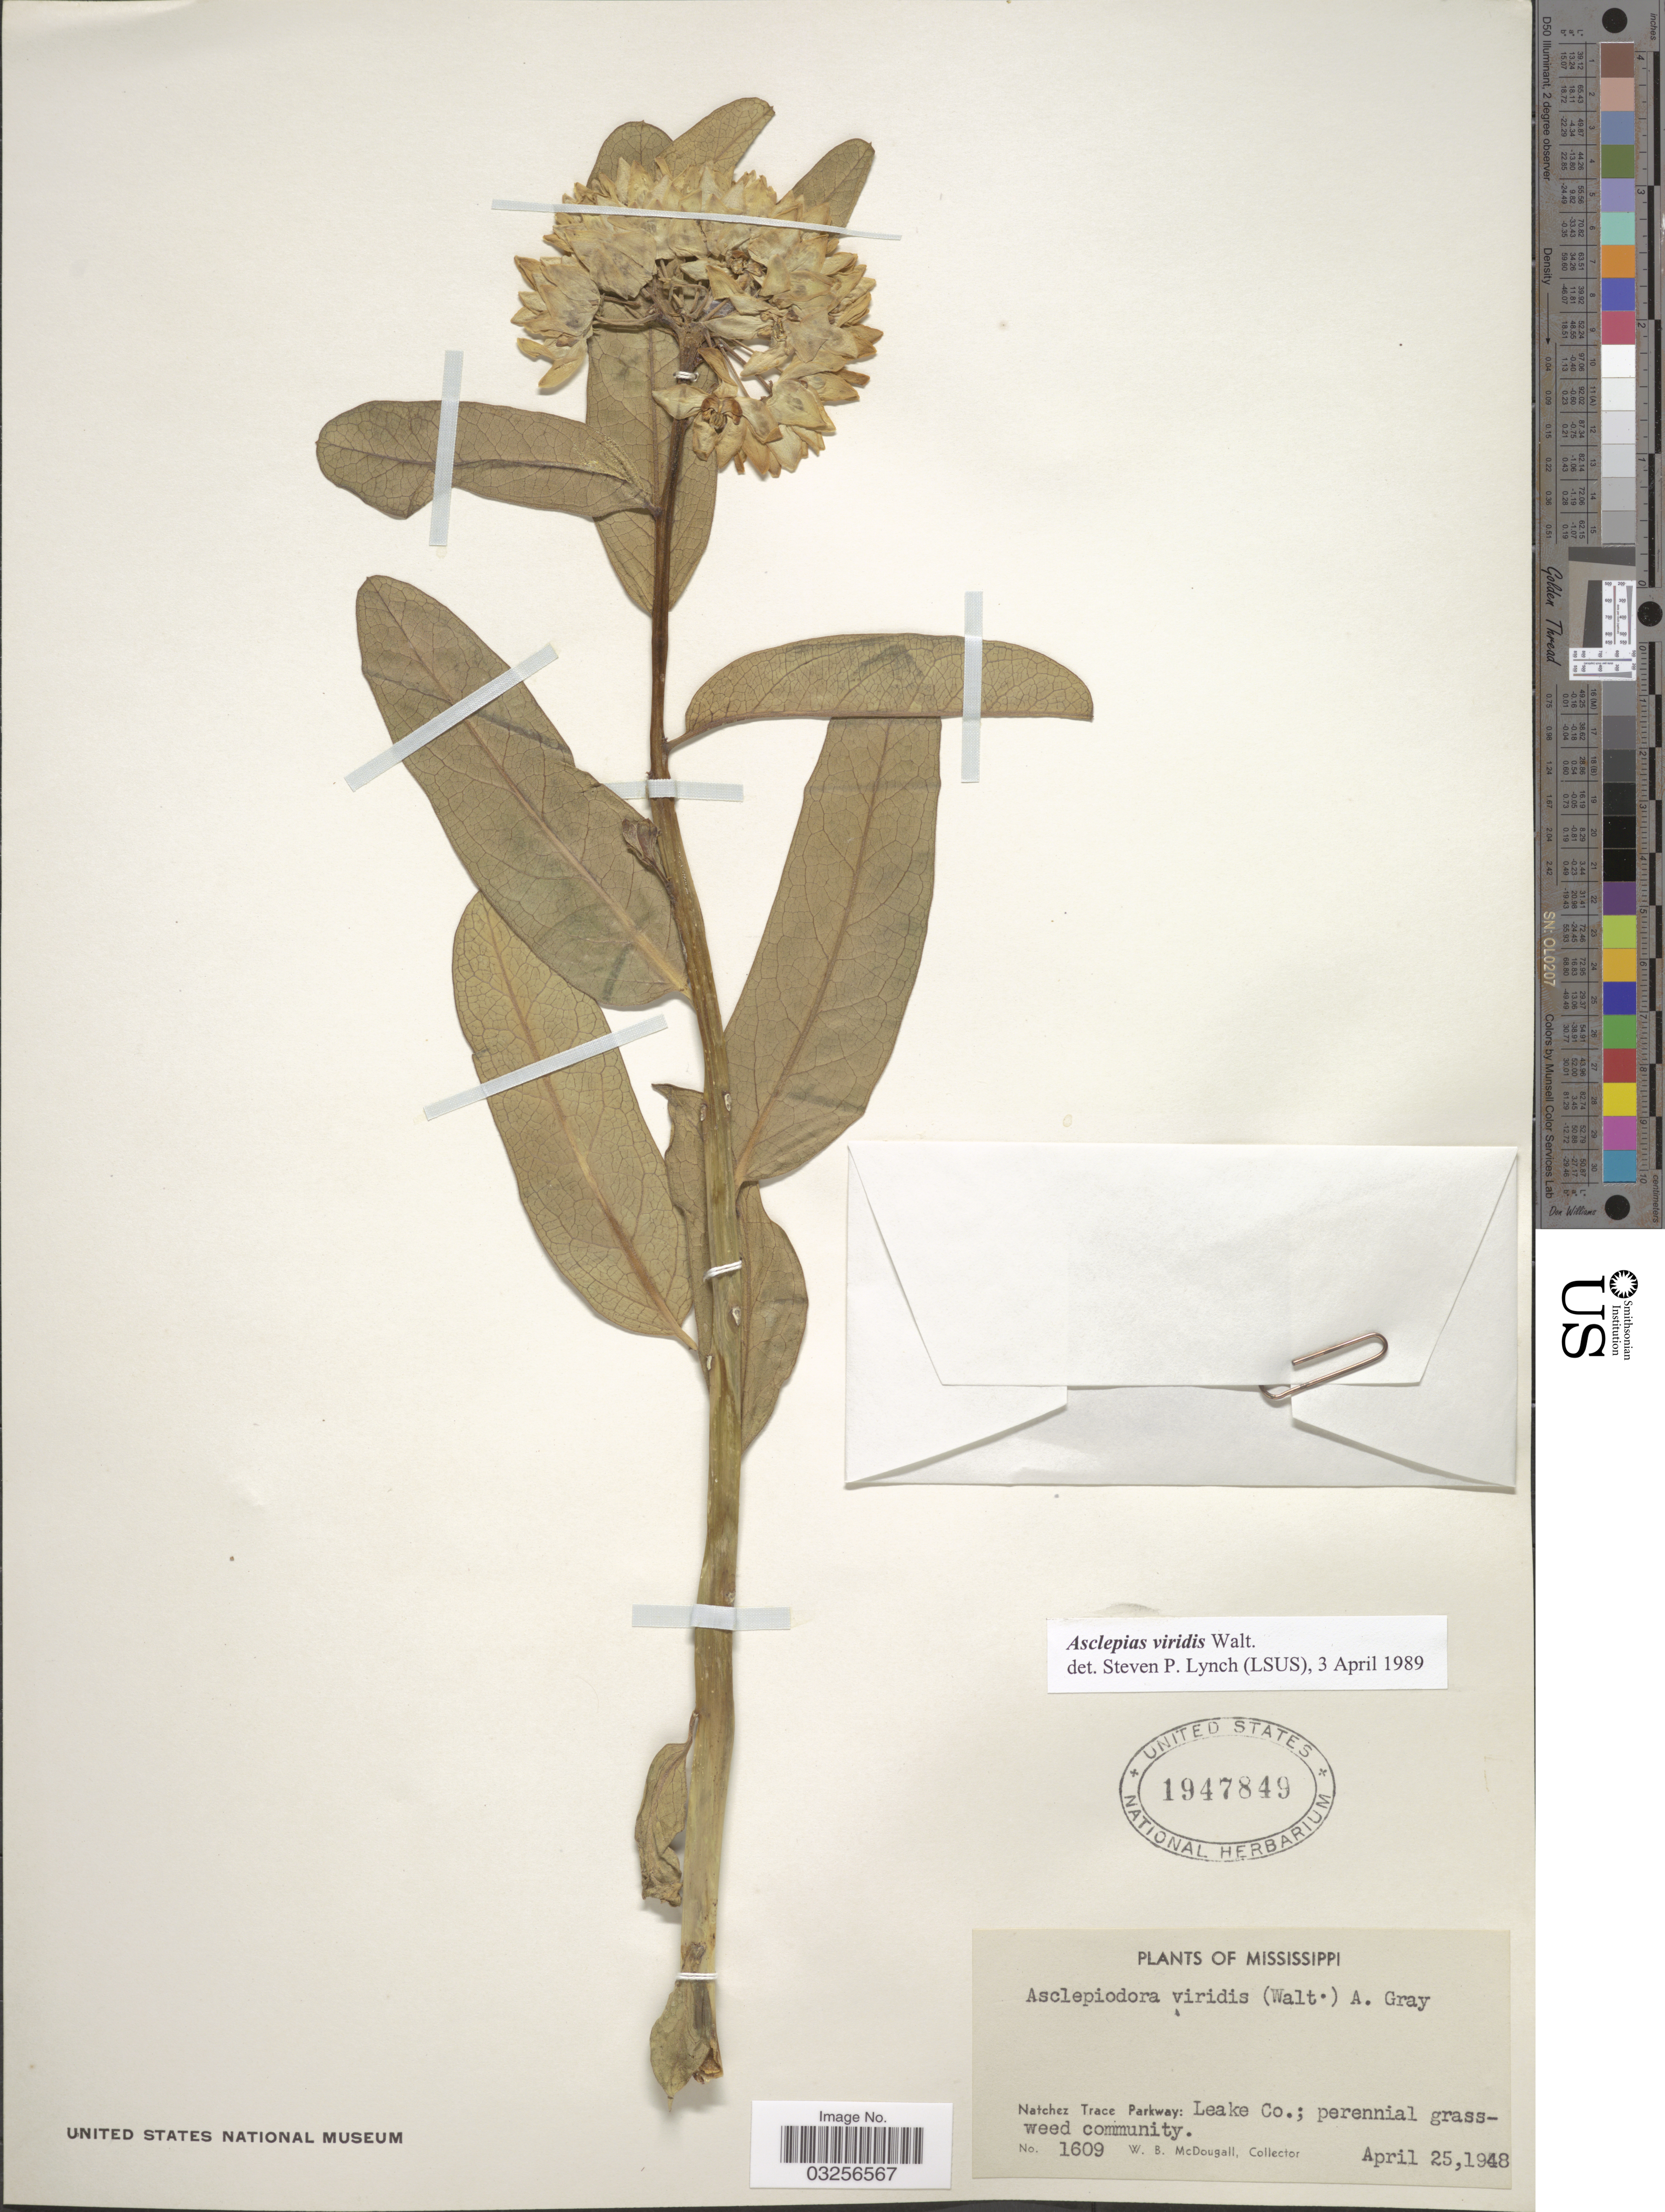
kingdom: Plantae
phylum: Tracheophyta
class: Magnoliopsida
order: Gentianales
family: Apocynaceae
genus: Asclepias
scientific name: Asclepias viridis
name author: Walter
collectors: W. B. McDougall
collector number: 1609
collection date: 1948-04-25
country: United States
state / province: Mississippi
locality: Natchez Trace Parkway: Leake Co.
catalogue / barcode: US 1947849